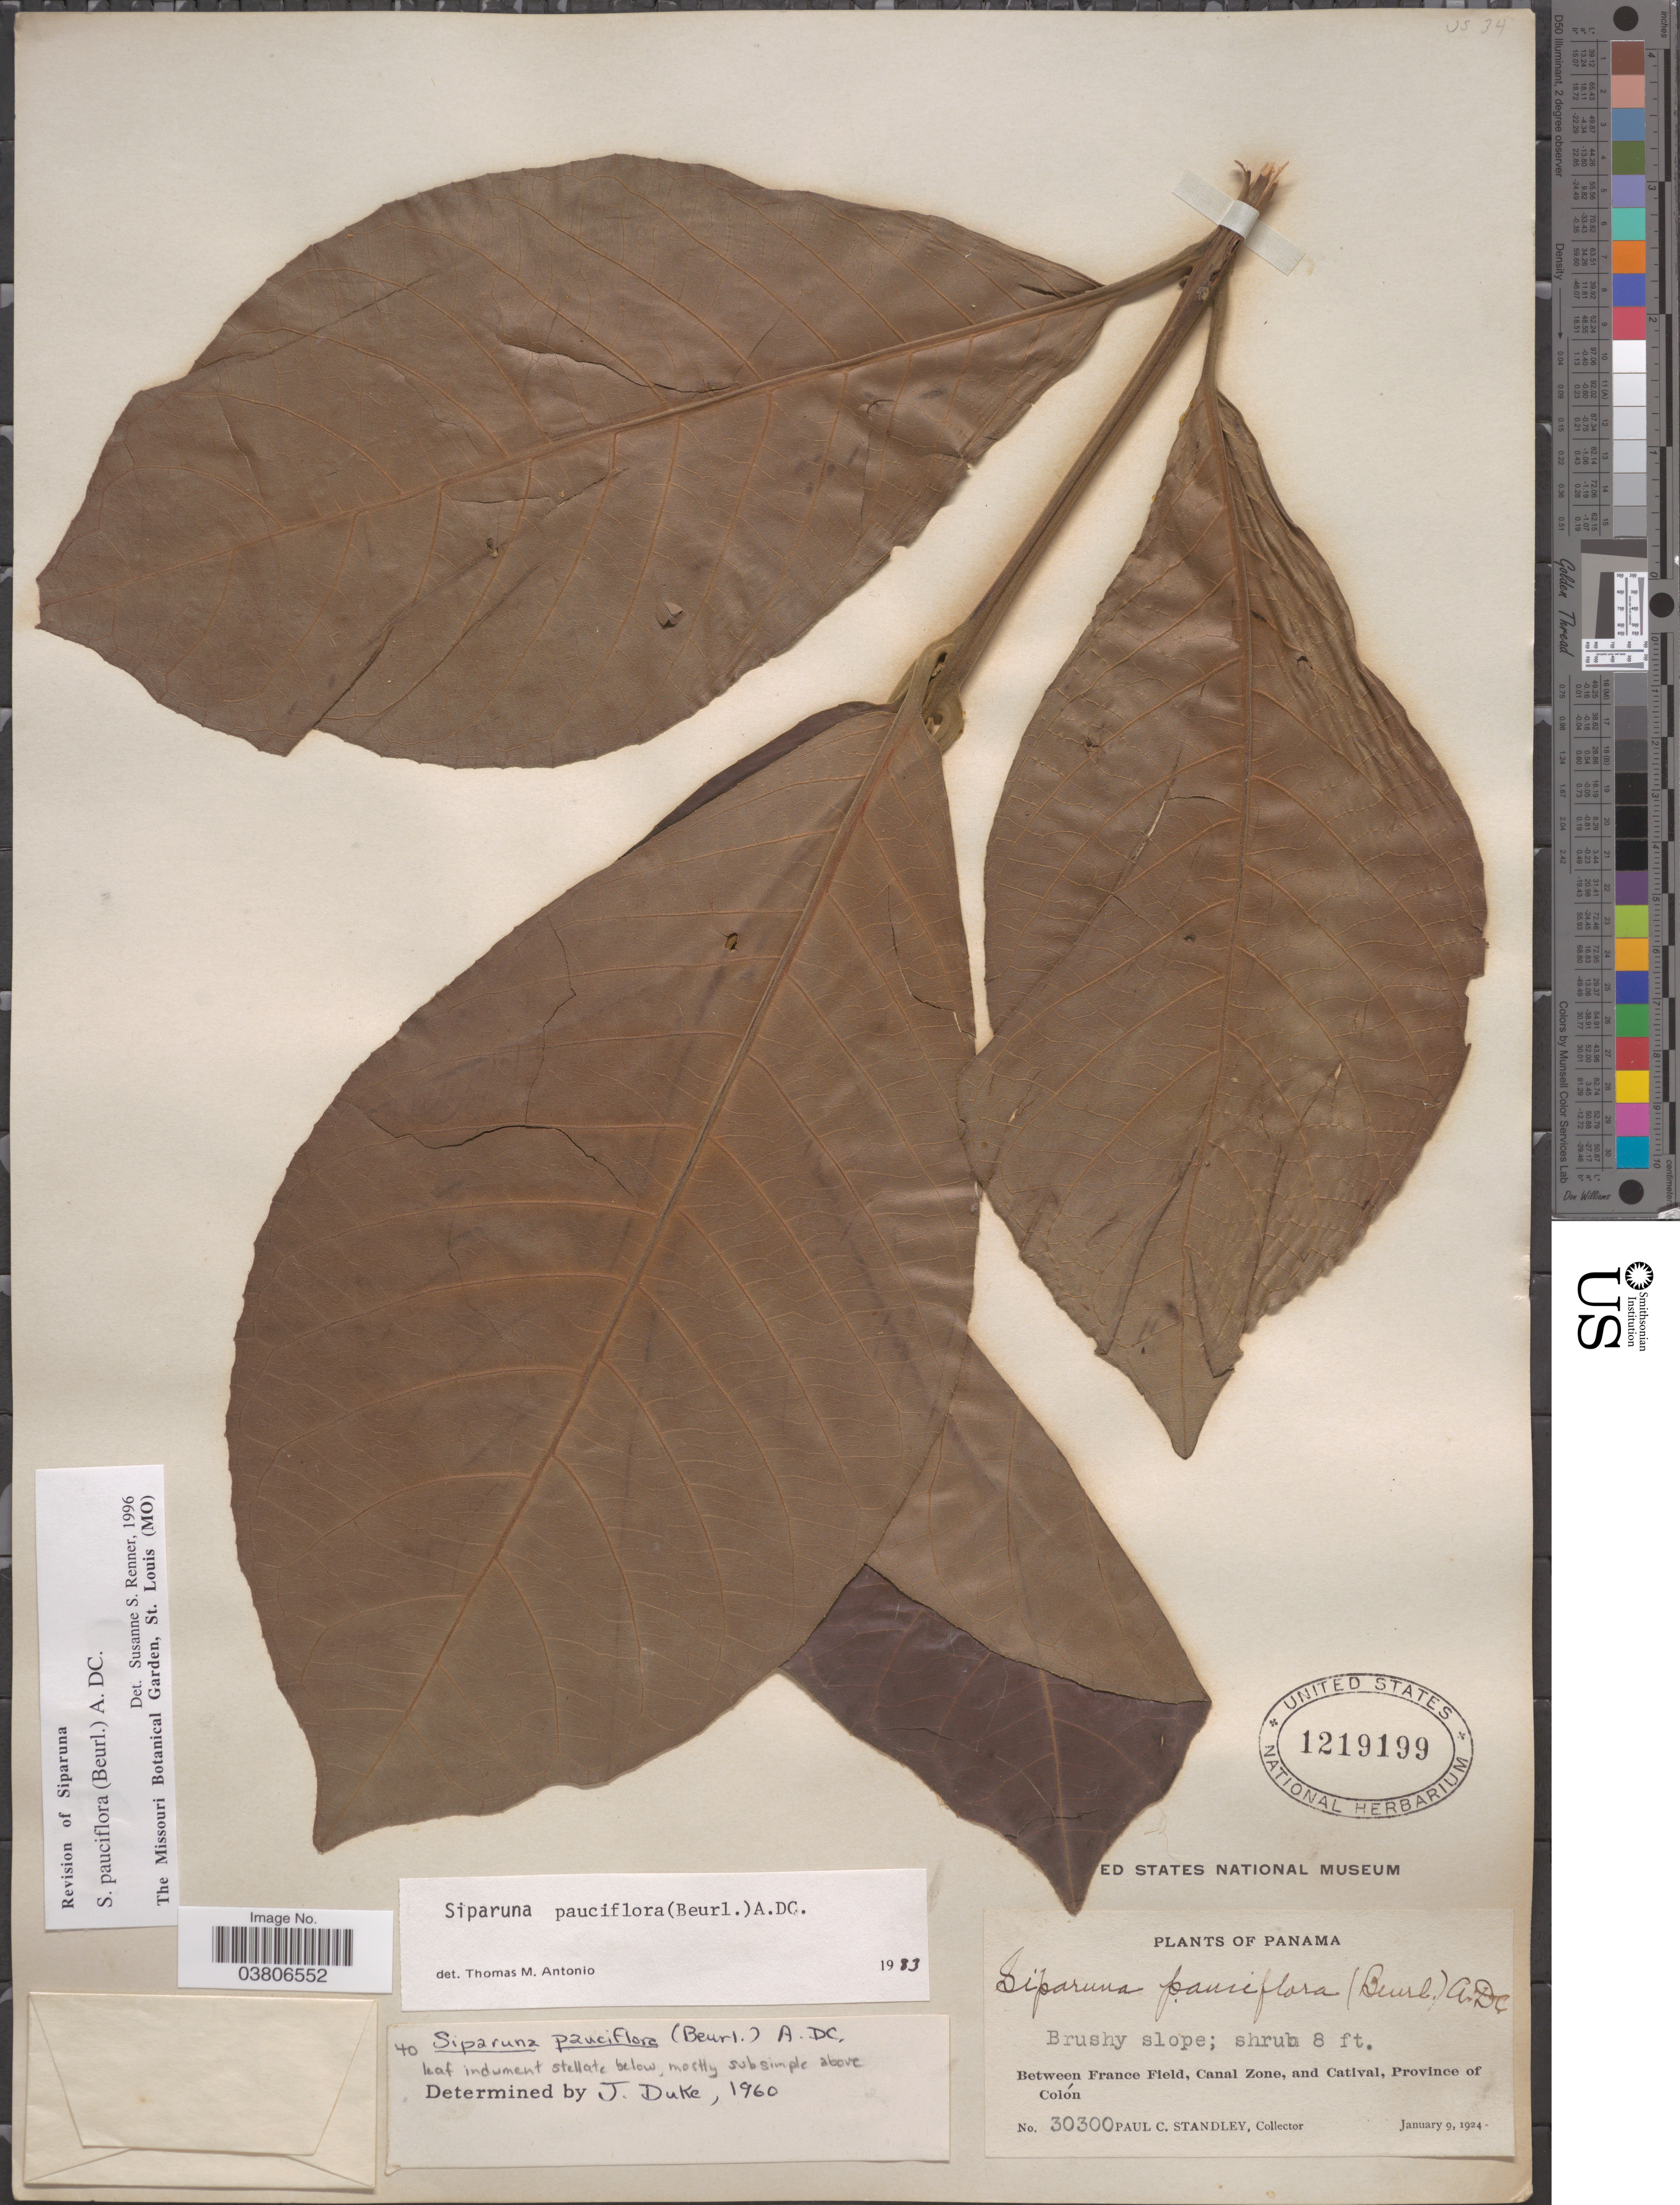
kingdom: Plantae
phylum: Tracheophyta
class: Magnoliopsida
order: Laurales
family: Siparunaceae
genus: Siparuna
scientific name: Siparuna pauciflora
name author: (Beurling) A. DC.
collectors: P. C. Standley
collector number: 30300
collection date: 1924-01-09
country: Panama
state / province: Colón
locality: Between France Field, Canal Zone, and Catival.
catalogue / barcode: US 1219199